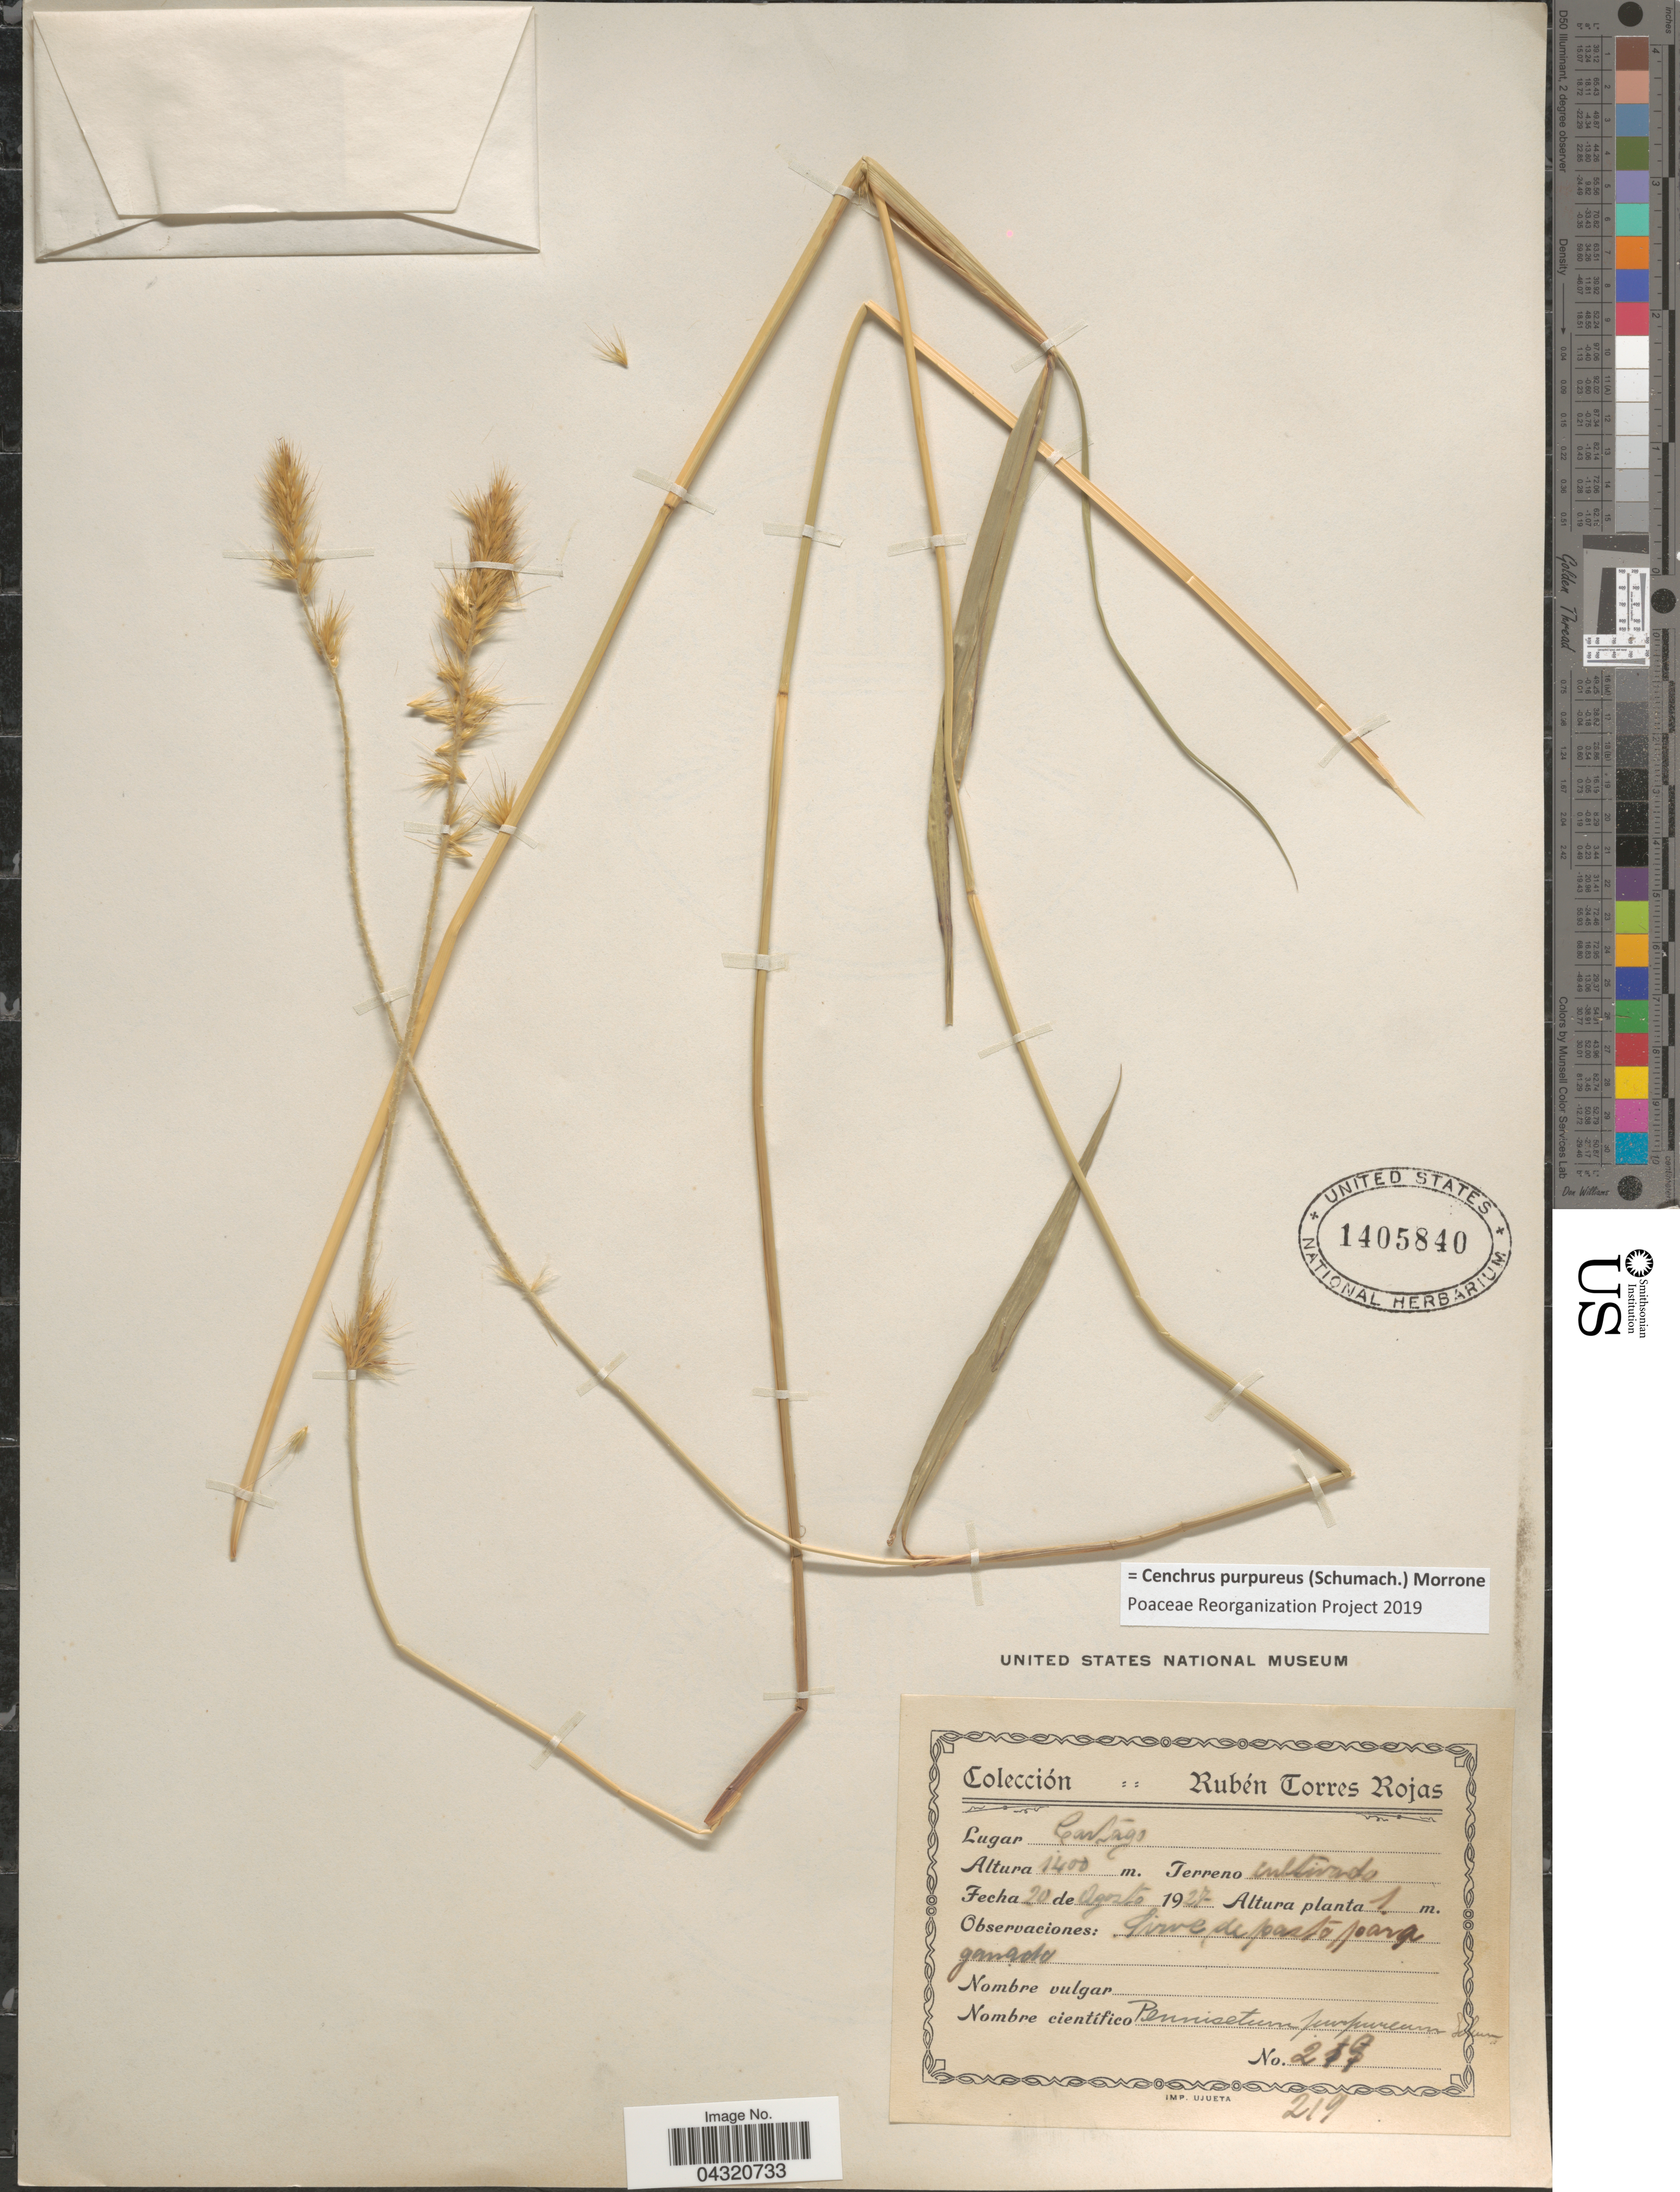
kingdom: Plantae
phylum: Tracheophyta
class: Liliopsida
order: Poales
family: Poaceae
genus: Cenchrus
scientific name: Cenchrus purpureus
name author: (Schumach.) Morrone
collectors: R. Torres Rojas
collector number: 219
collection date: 1927-08-20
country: Costa Rica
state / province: Cartago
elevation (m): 1400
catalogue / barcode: US 1405840